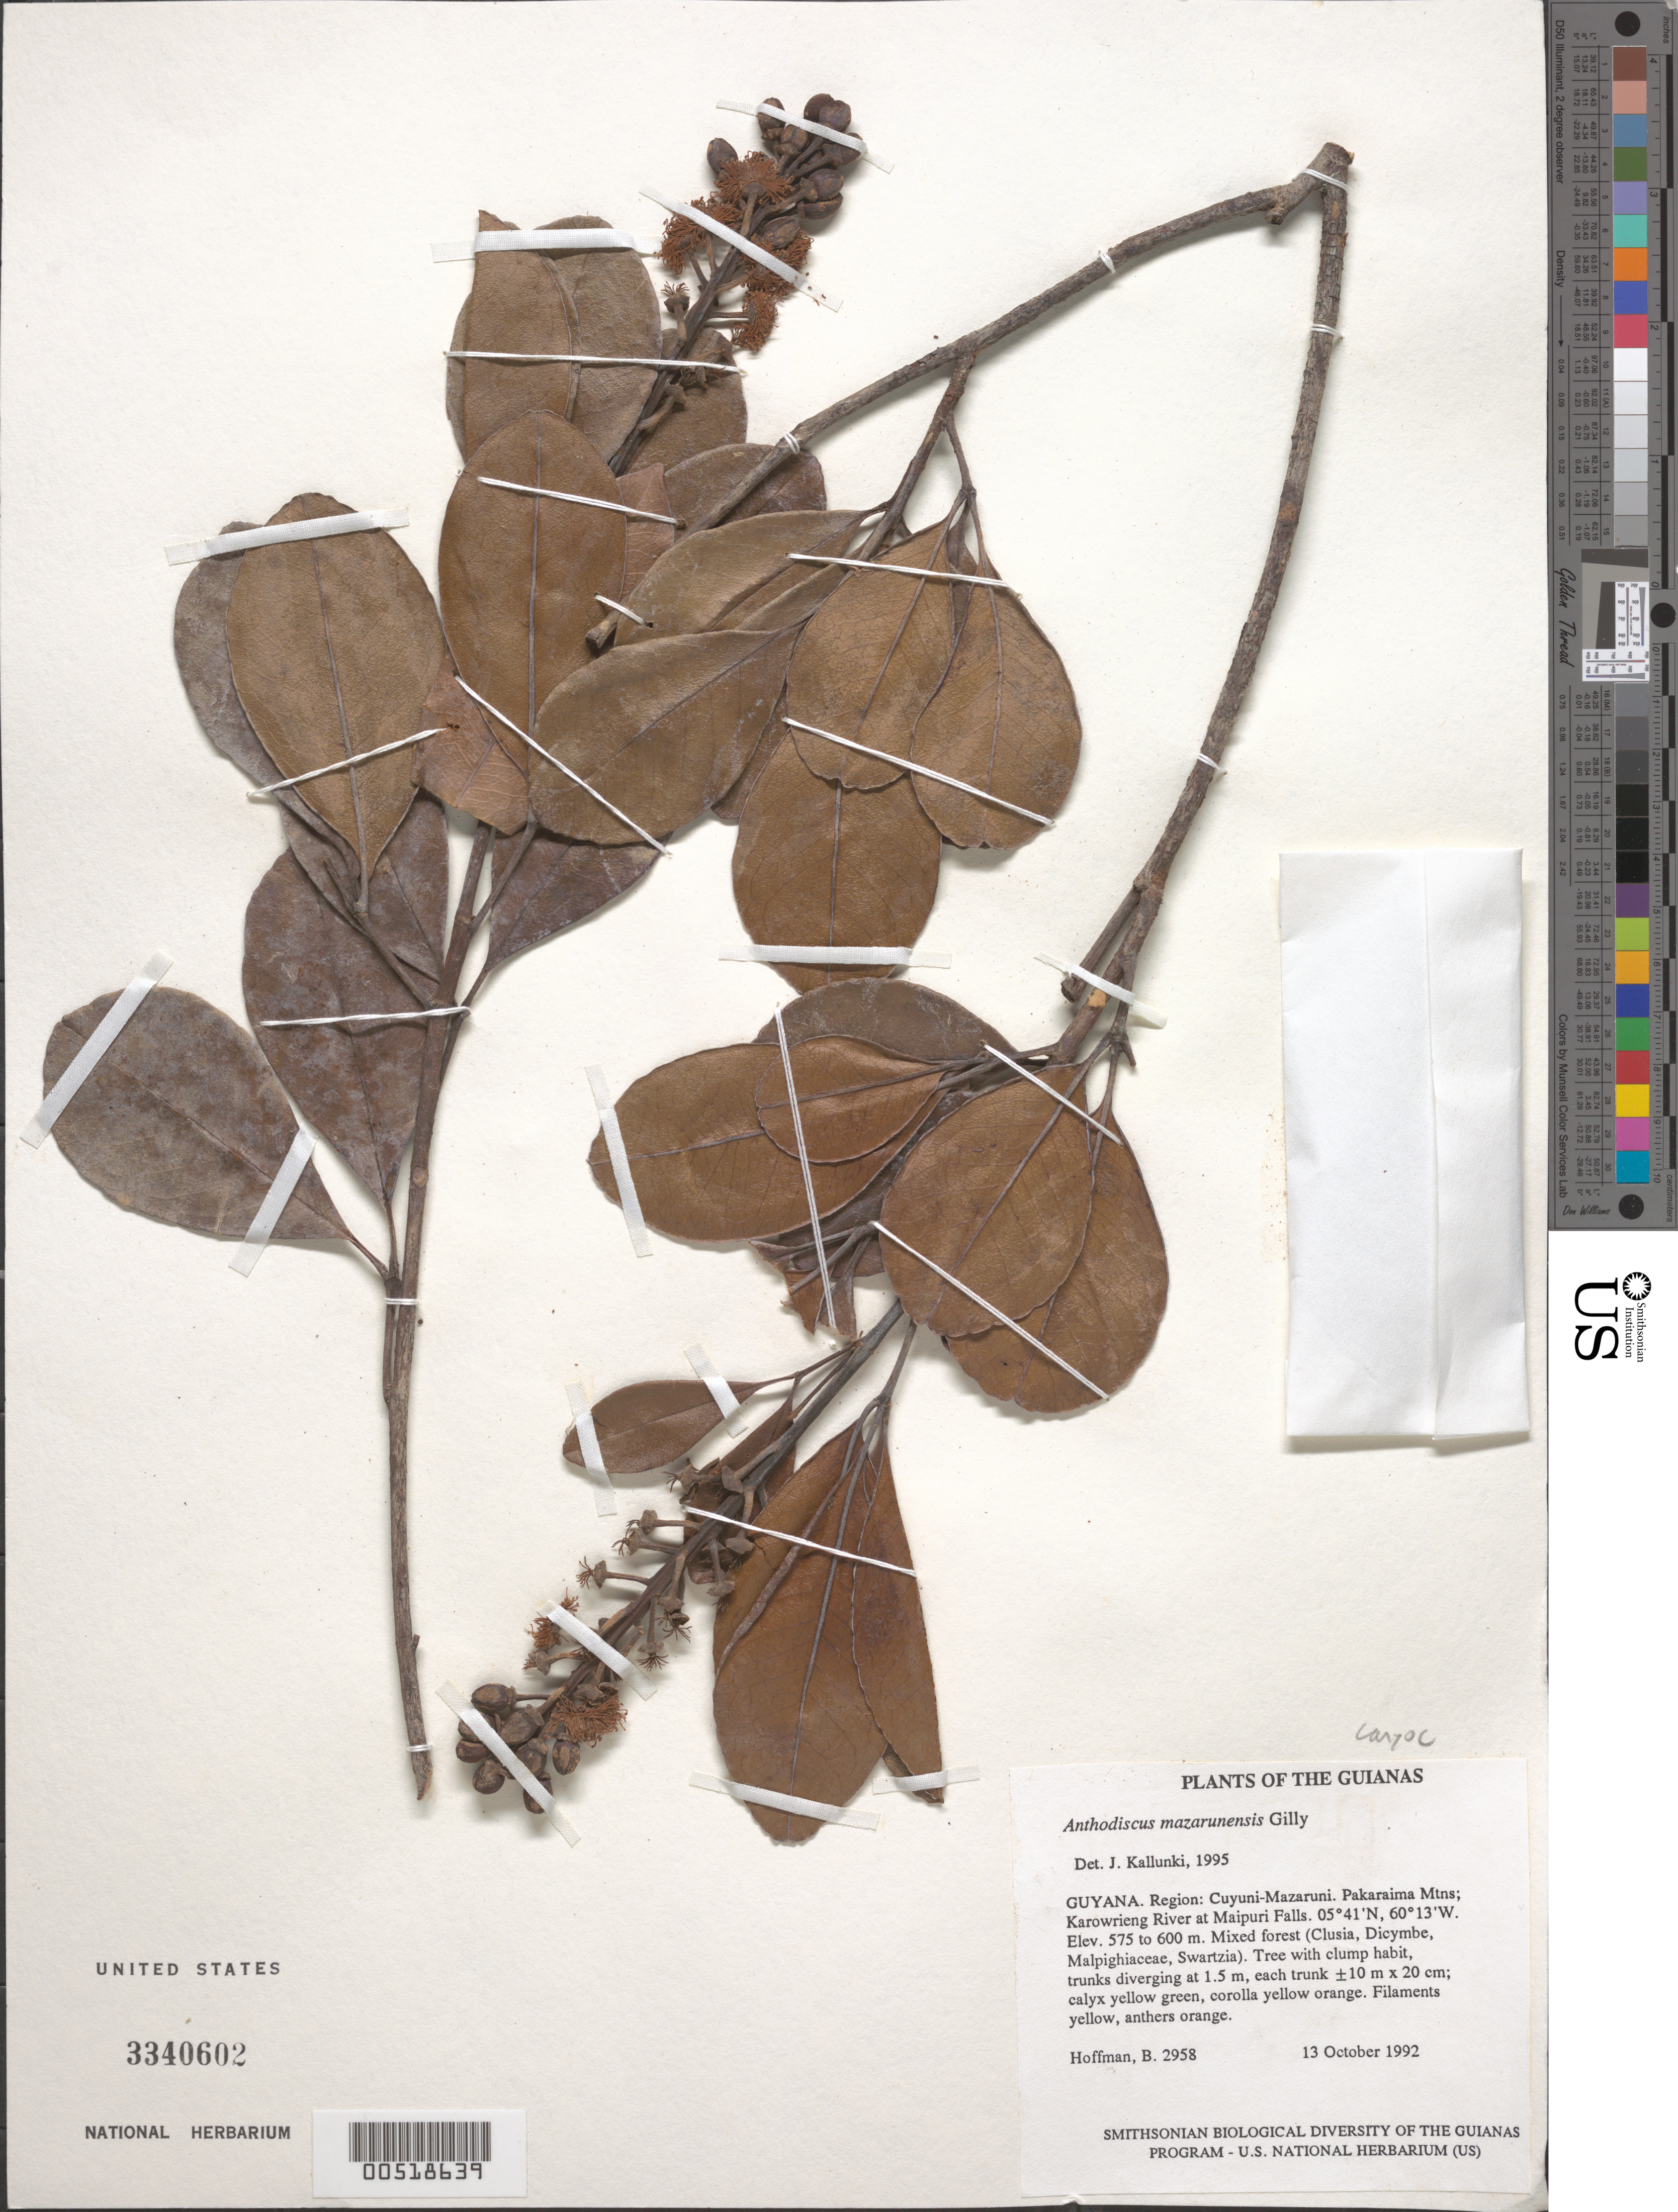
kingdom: Plantae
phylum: Tracheophyta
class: Magnoliopsida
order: Malpighiales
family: Caryocaraceae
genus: Anthodiscus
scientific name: Anthodiscus mazarunensis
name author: Gilly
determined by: Prance, G. T.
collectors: B. Hoffman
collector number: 2958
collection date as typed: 13 October 1992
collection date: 1992-10-13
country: Guyana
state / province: Cuyuni-Mazaruni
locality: Pakaraima Mountains; Karowrieng River, at Maipuri Falls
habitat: Mixed forest (Clusia, Dicymbe, Malpighiaceae, Swartzia)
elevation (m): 575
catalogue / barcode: US 3340602